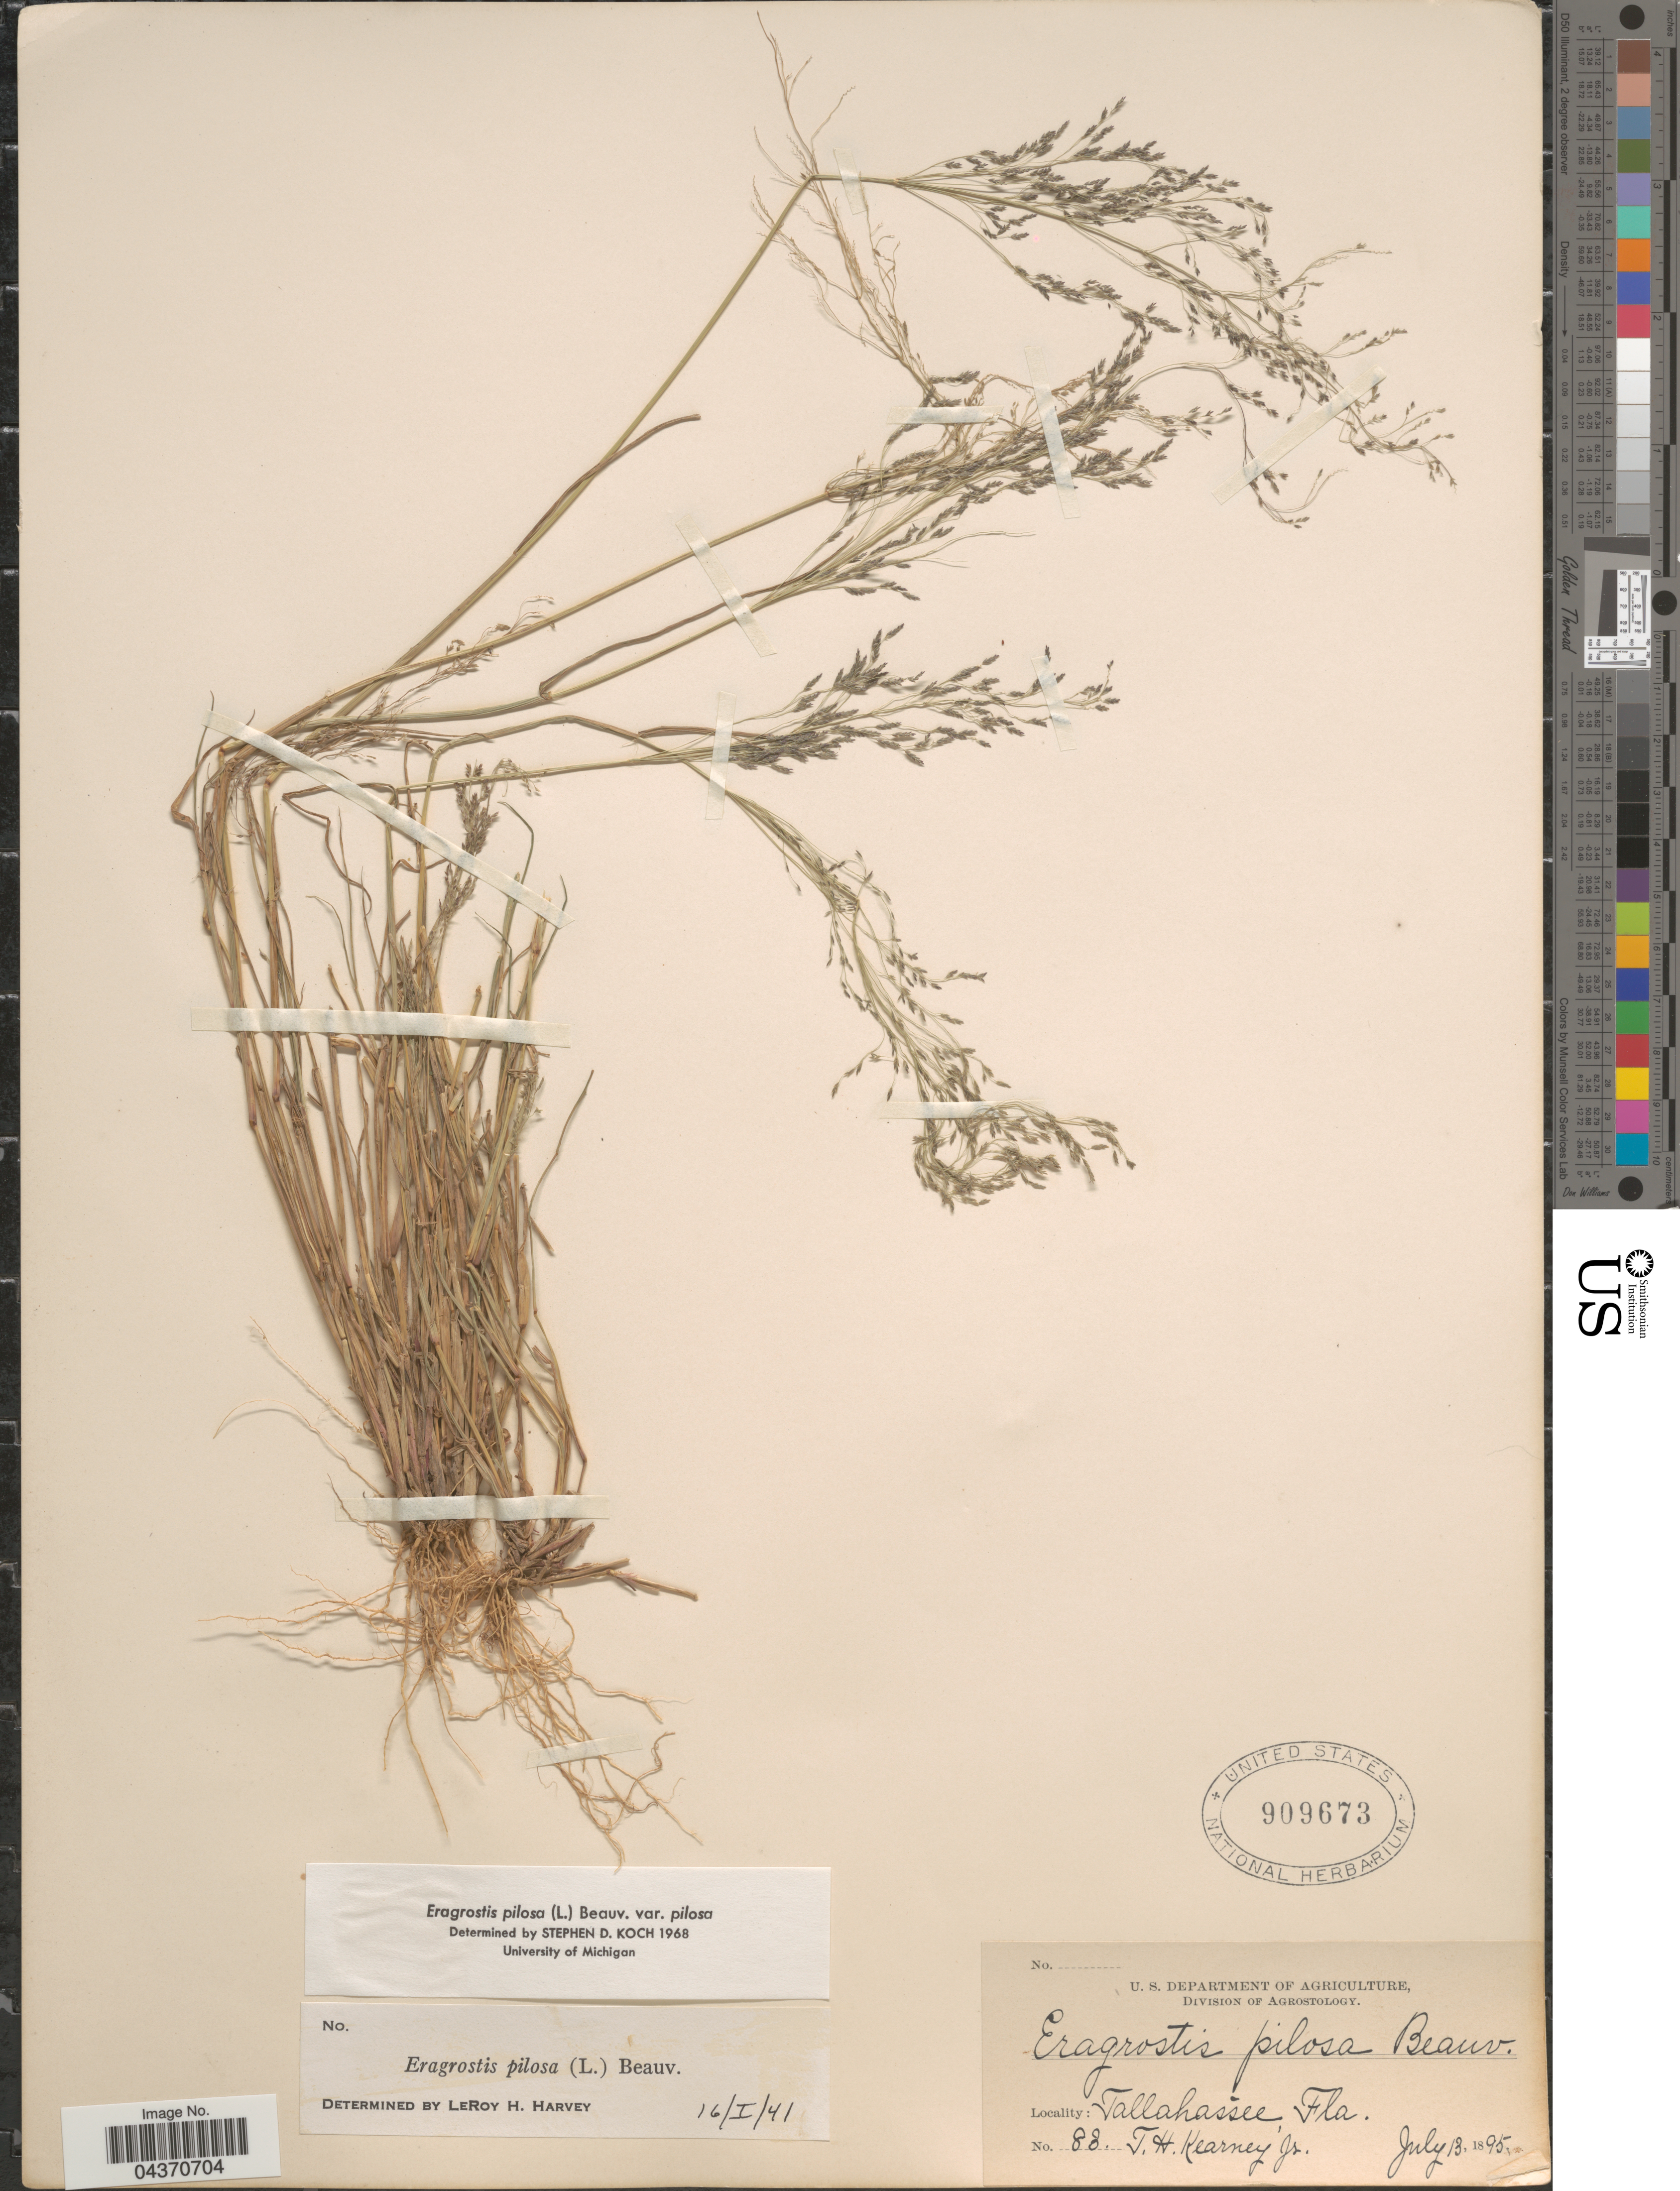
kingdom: Plantae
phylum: Tracheophyta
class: Liliopsida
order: Poales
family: Poaceae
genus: Eragrostis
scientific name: Eragrostis pilosa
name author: (L.) P. Beauv.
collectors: T. H. Kearney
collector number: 83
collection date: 1895-07-13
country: United States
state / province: Florida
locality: Tallahassee.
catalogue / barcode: US 909673